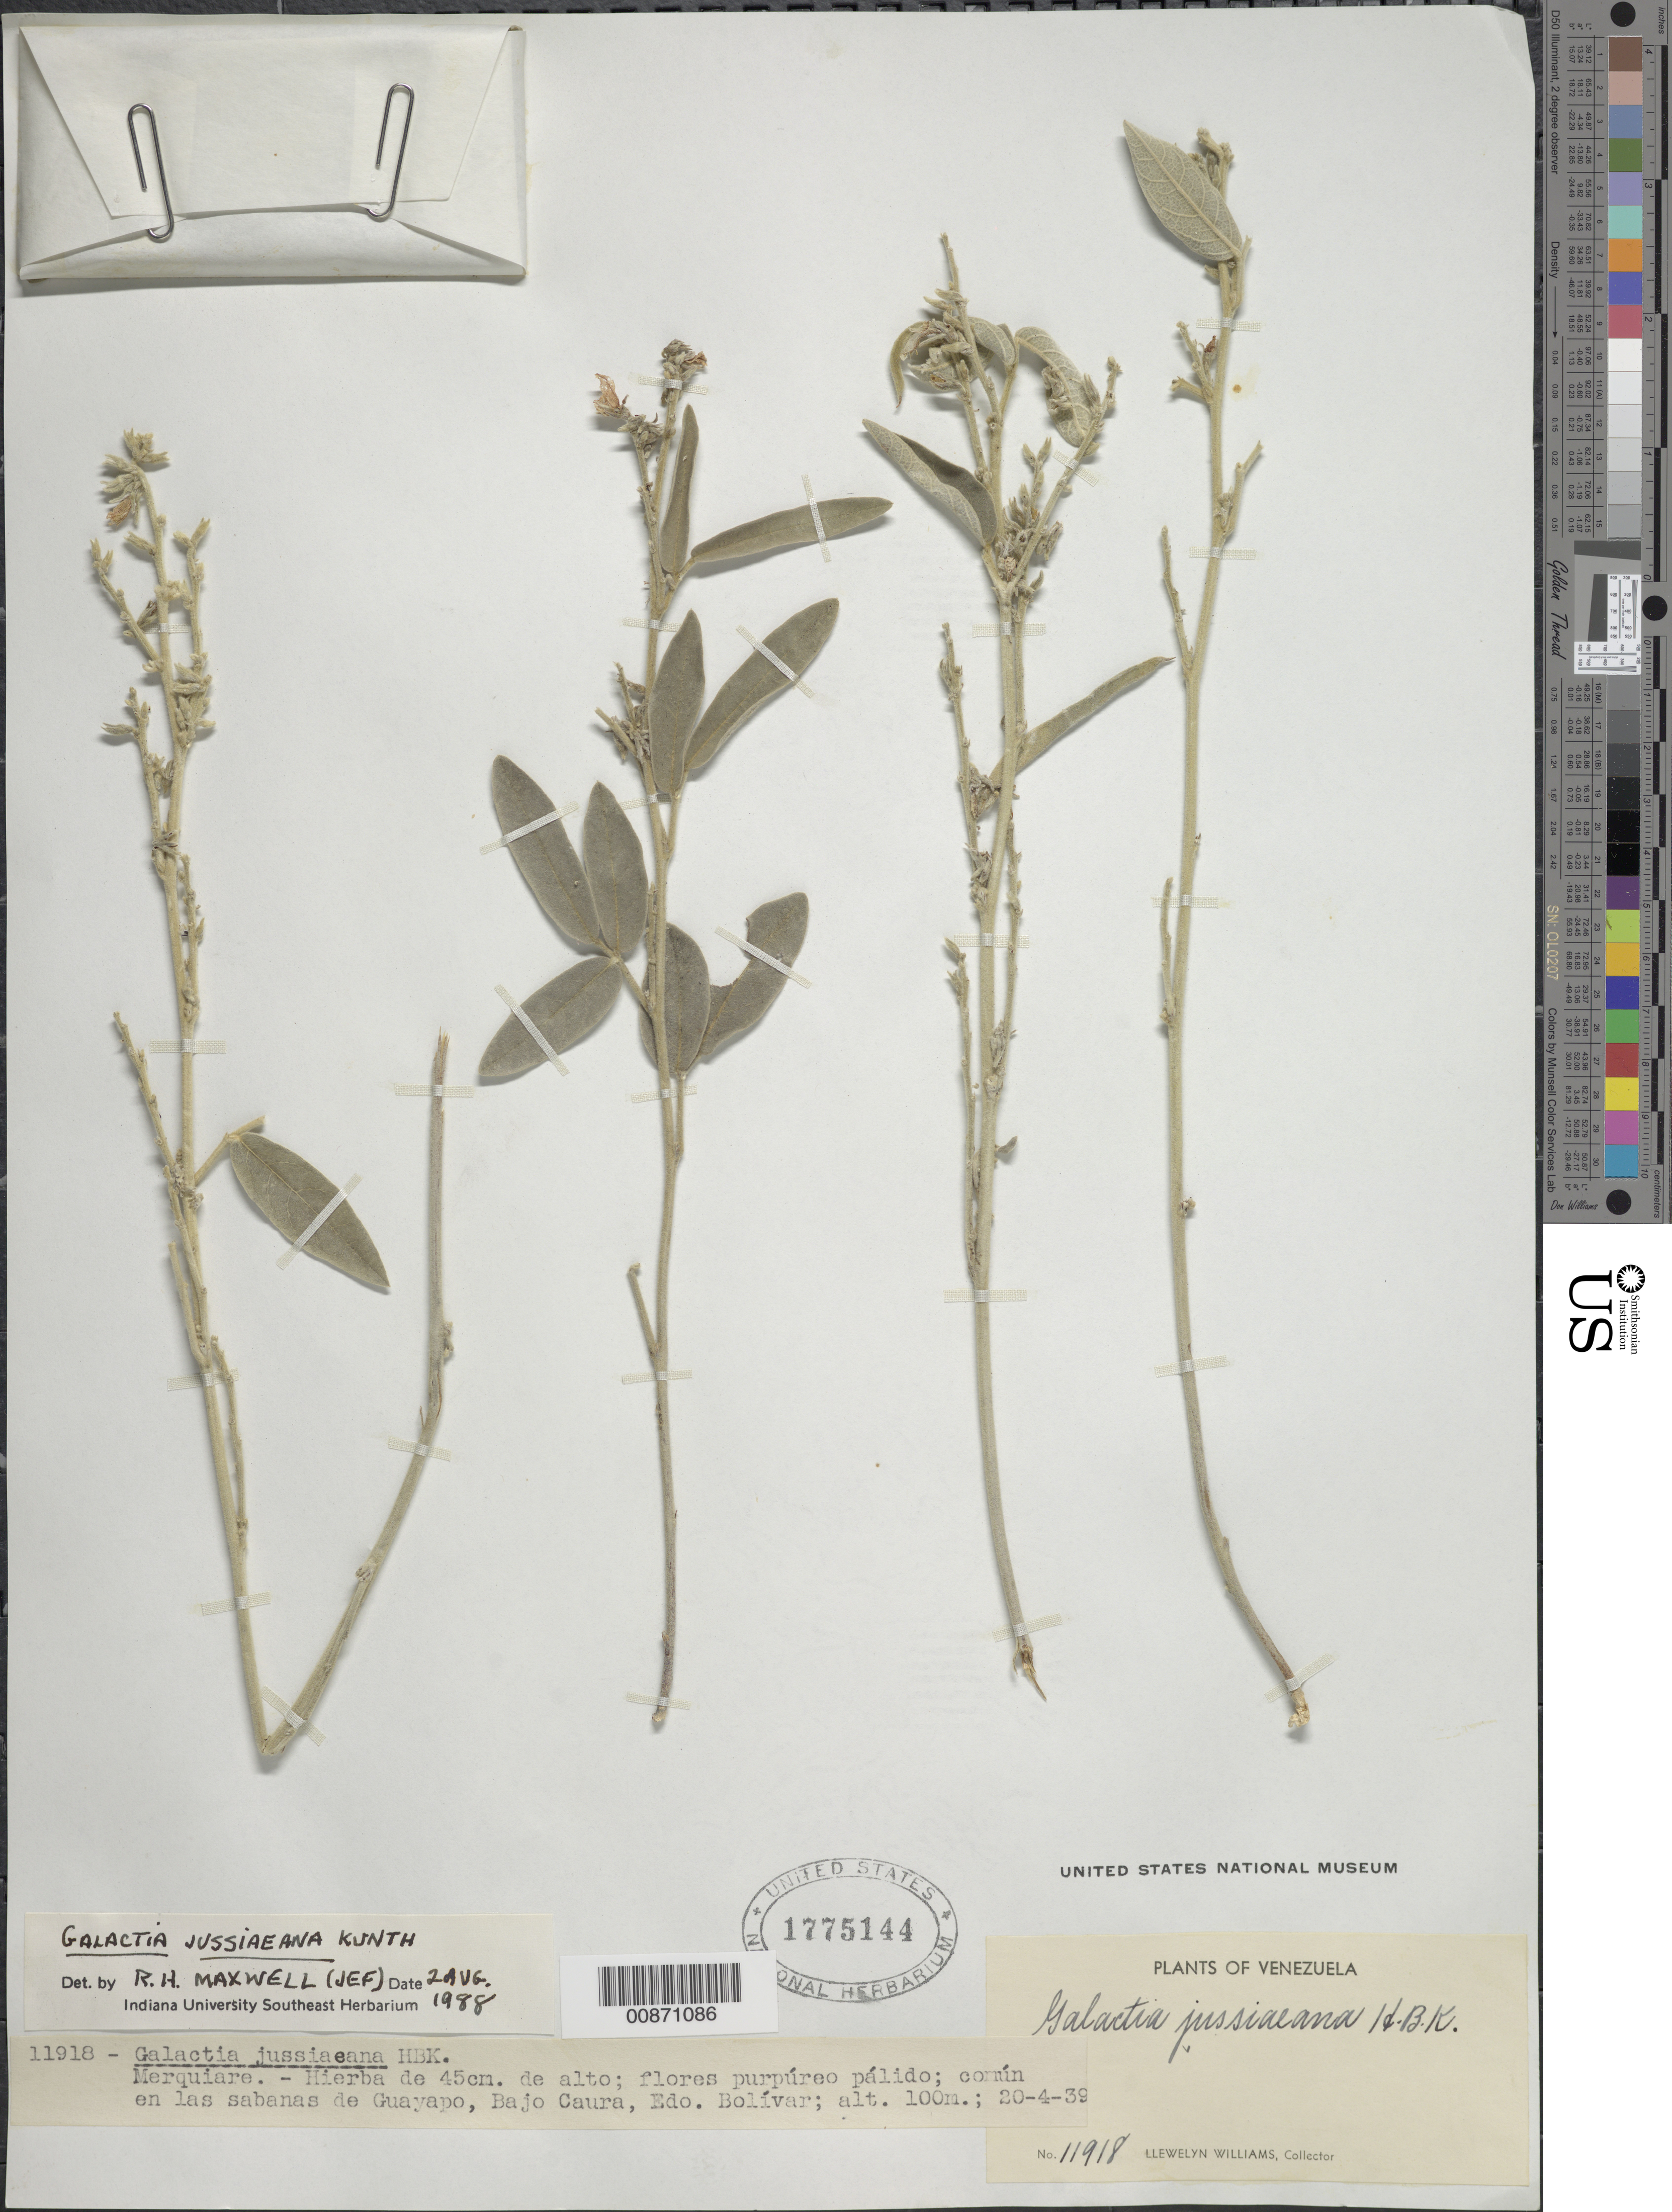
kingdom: Plantae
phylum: Tracheophyta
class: Magnoliopsida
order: Fabales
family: Fabaceae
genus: Galactia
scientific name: Galactia jussiaeana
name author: Kunth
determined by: Maxwell, R. H., (JEF), Indiana University Southeast (UNITED STATES)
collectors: Ll. Williams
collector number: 11918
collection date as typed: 20-Apr-39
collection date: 1939-04-20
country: Venezuela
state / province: Bolívar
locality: Guayapo, Bajo Caura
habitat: Sabanas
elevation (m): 100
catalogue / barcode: US 1775144